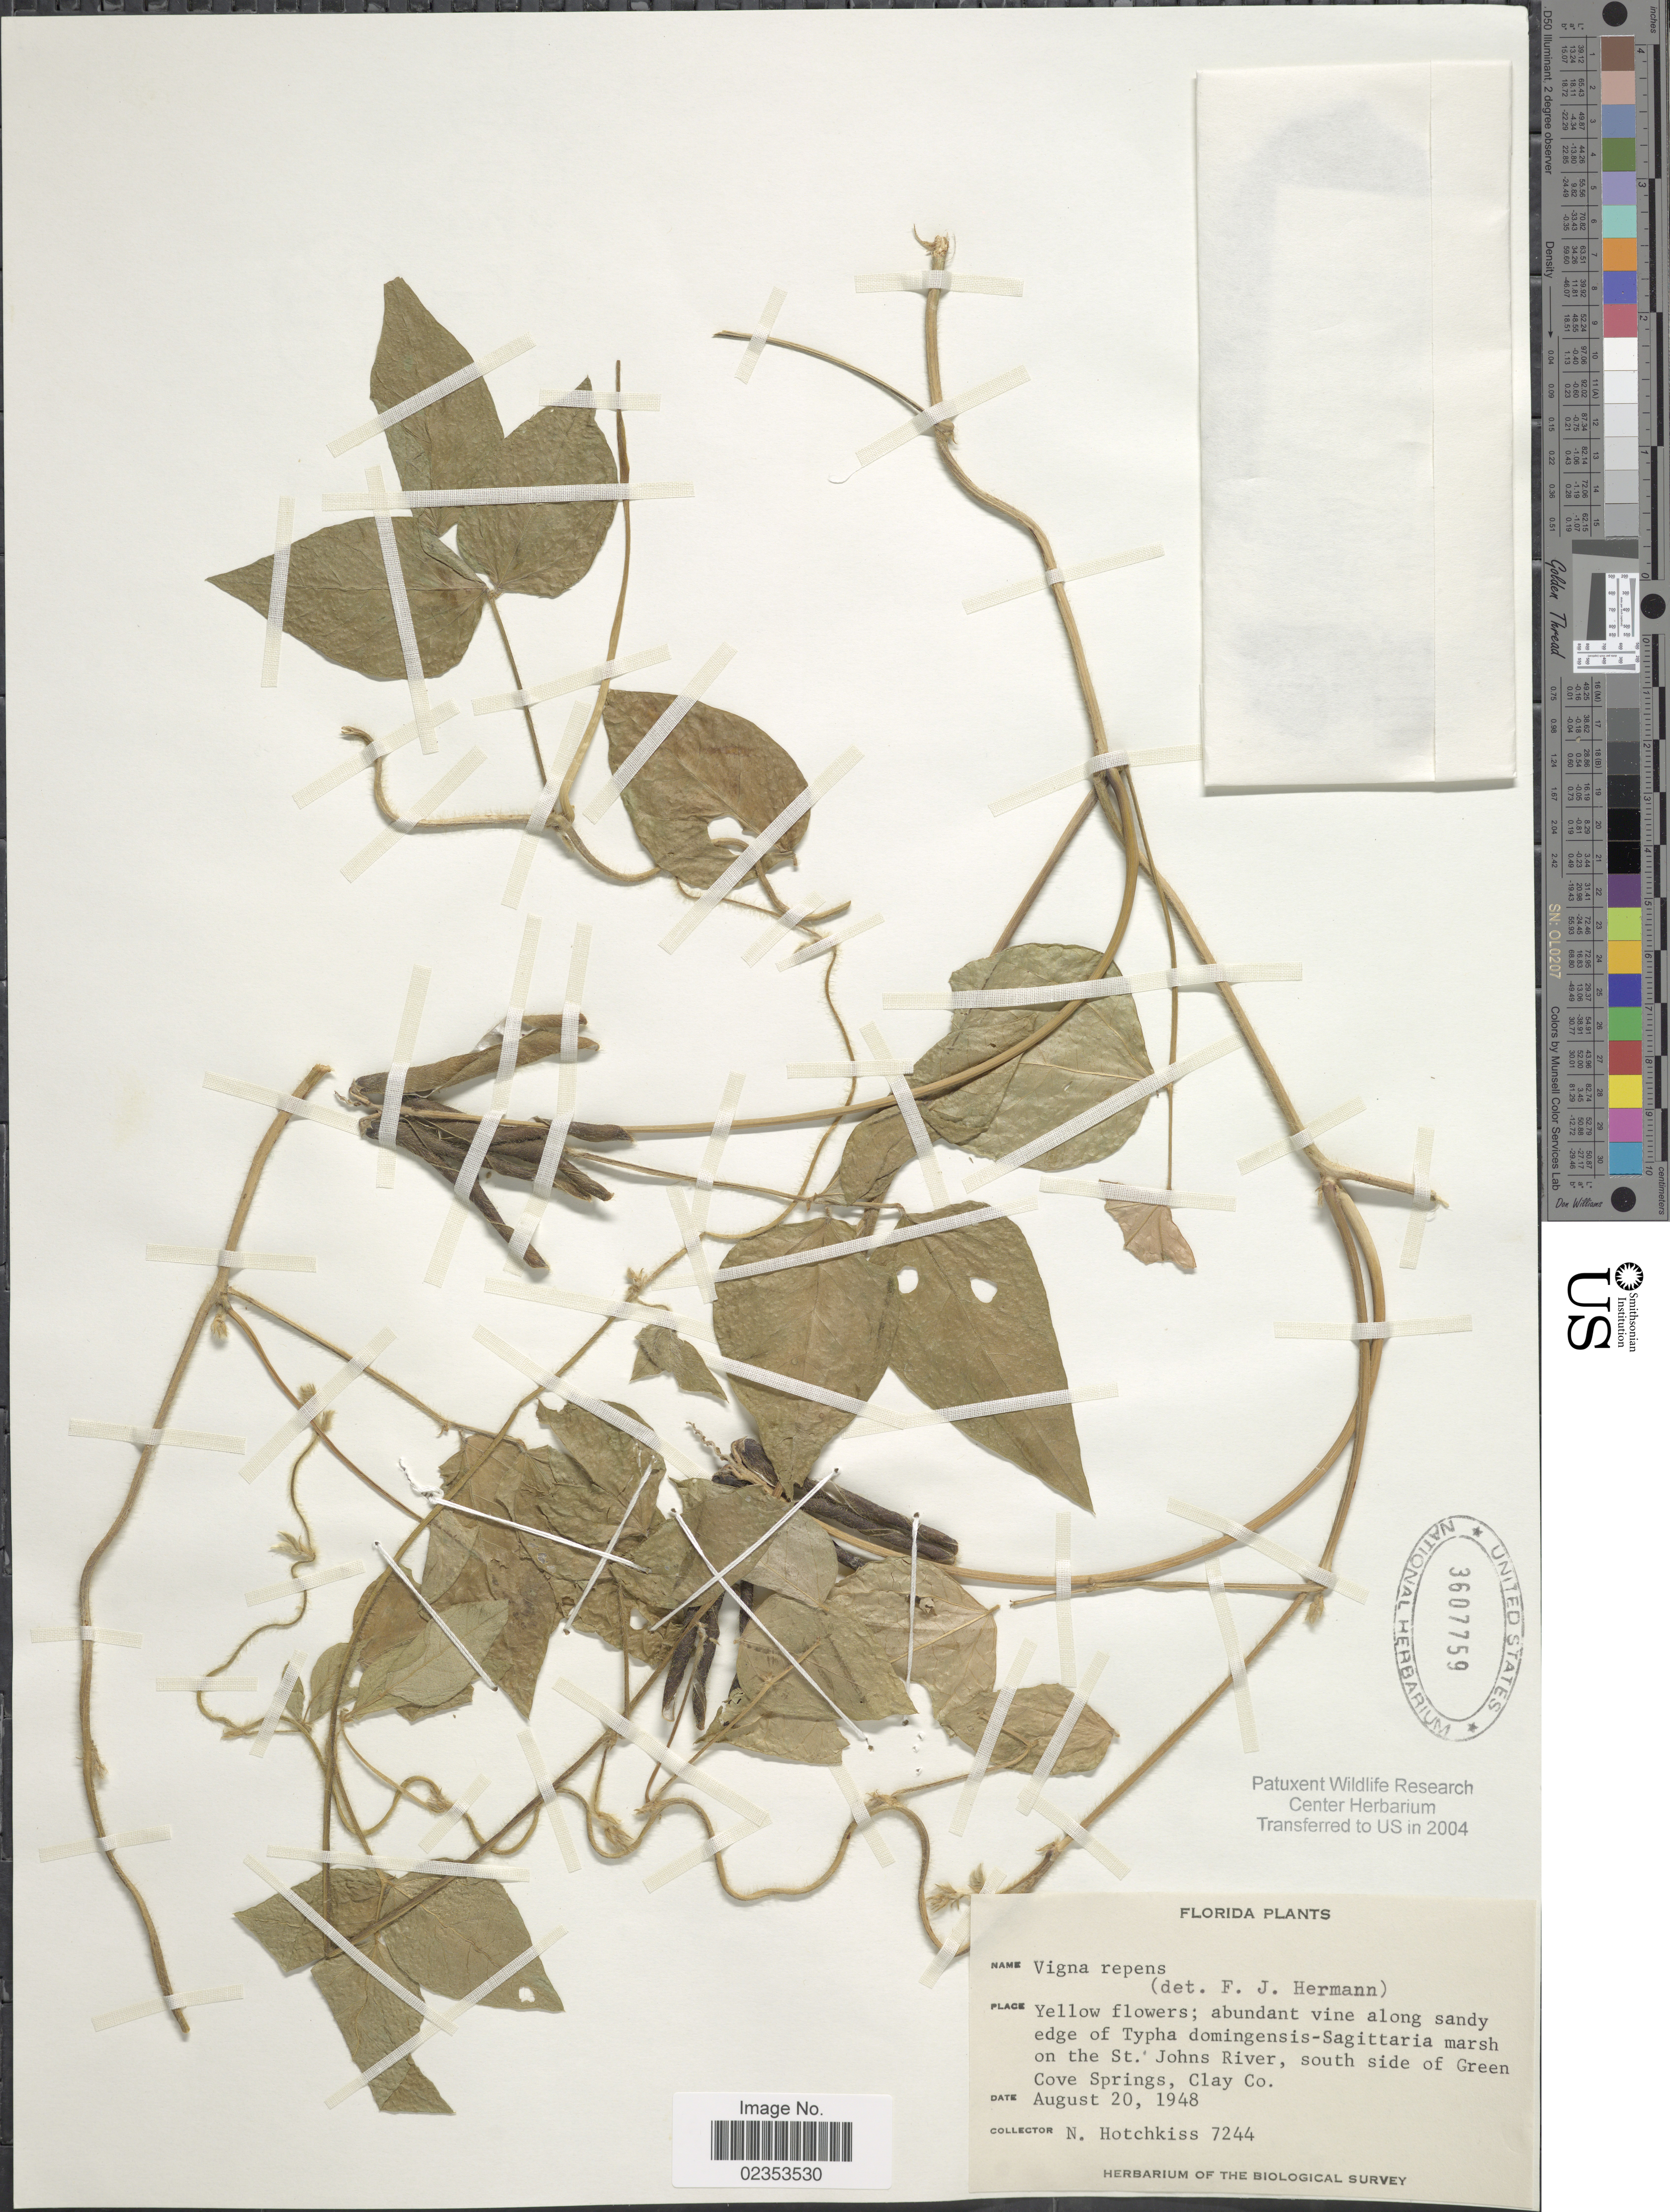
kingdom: Plantae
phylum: Tracheophyta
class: Magnoliopsida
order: Fabales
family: Fabaceae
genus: Vigna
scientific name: Vigna luteola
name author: (Jacq.) Benth.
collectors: N. Hotchkiss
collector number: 7244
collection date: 1948-08-20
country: United States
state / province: Florida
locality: Marsh on the St. Johns River, south side of Green Cove Springs, Clay Co.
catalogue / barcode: US 3607759